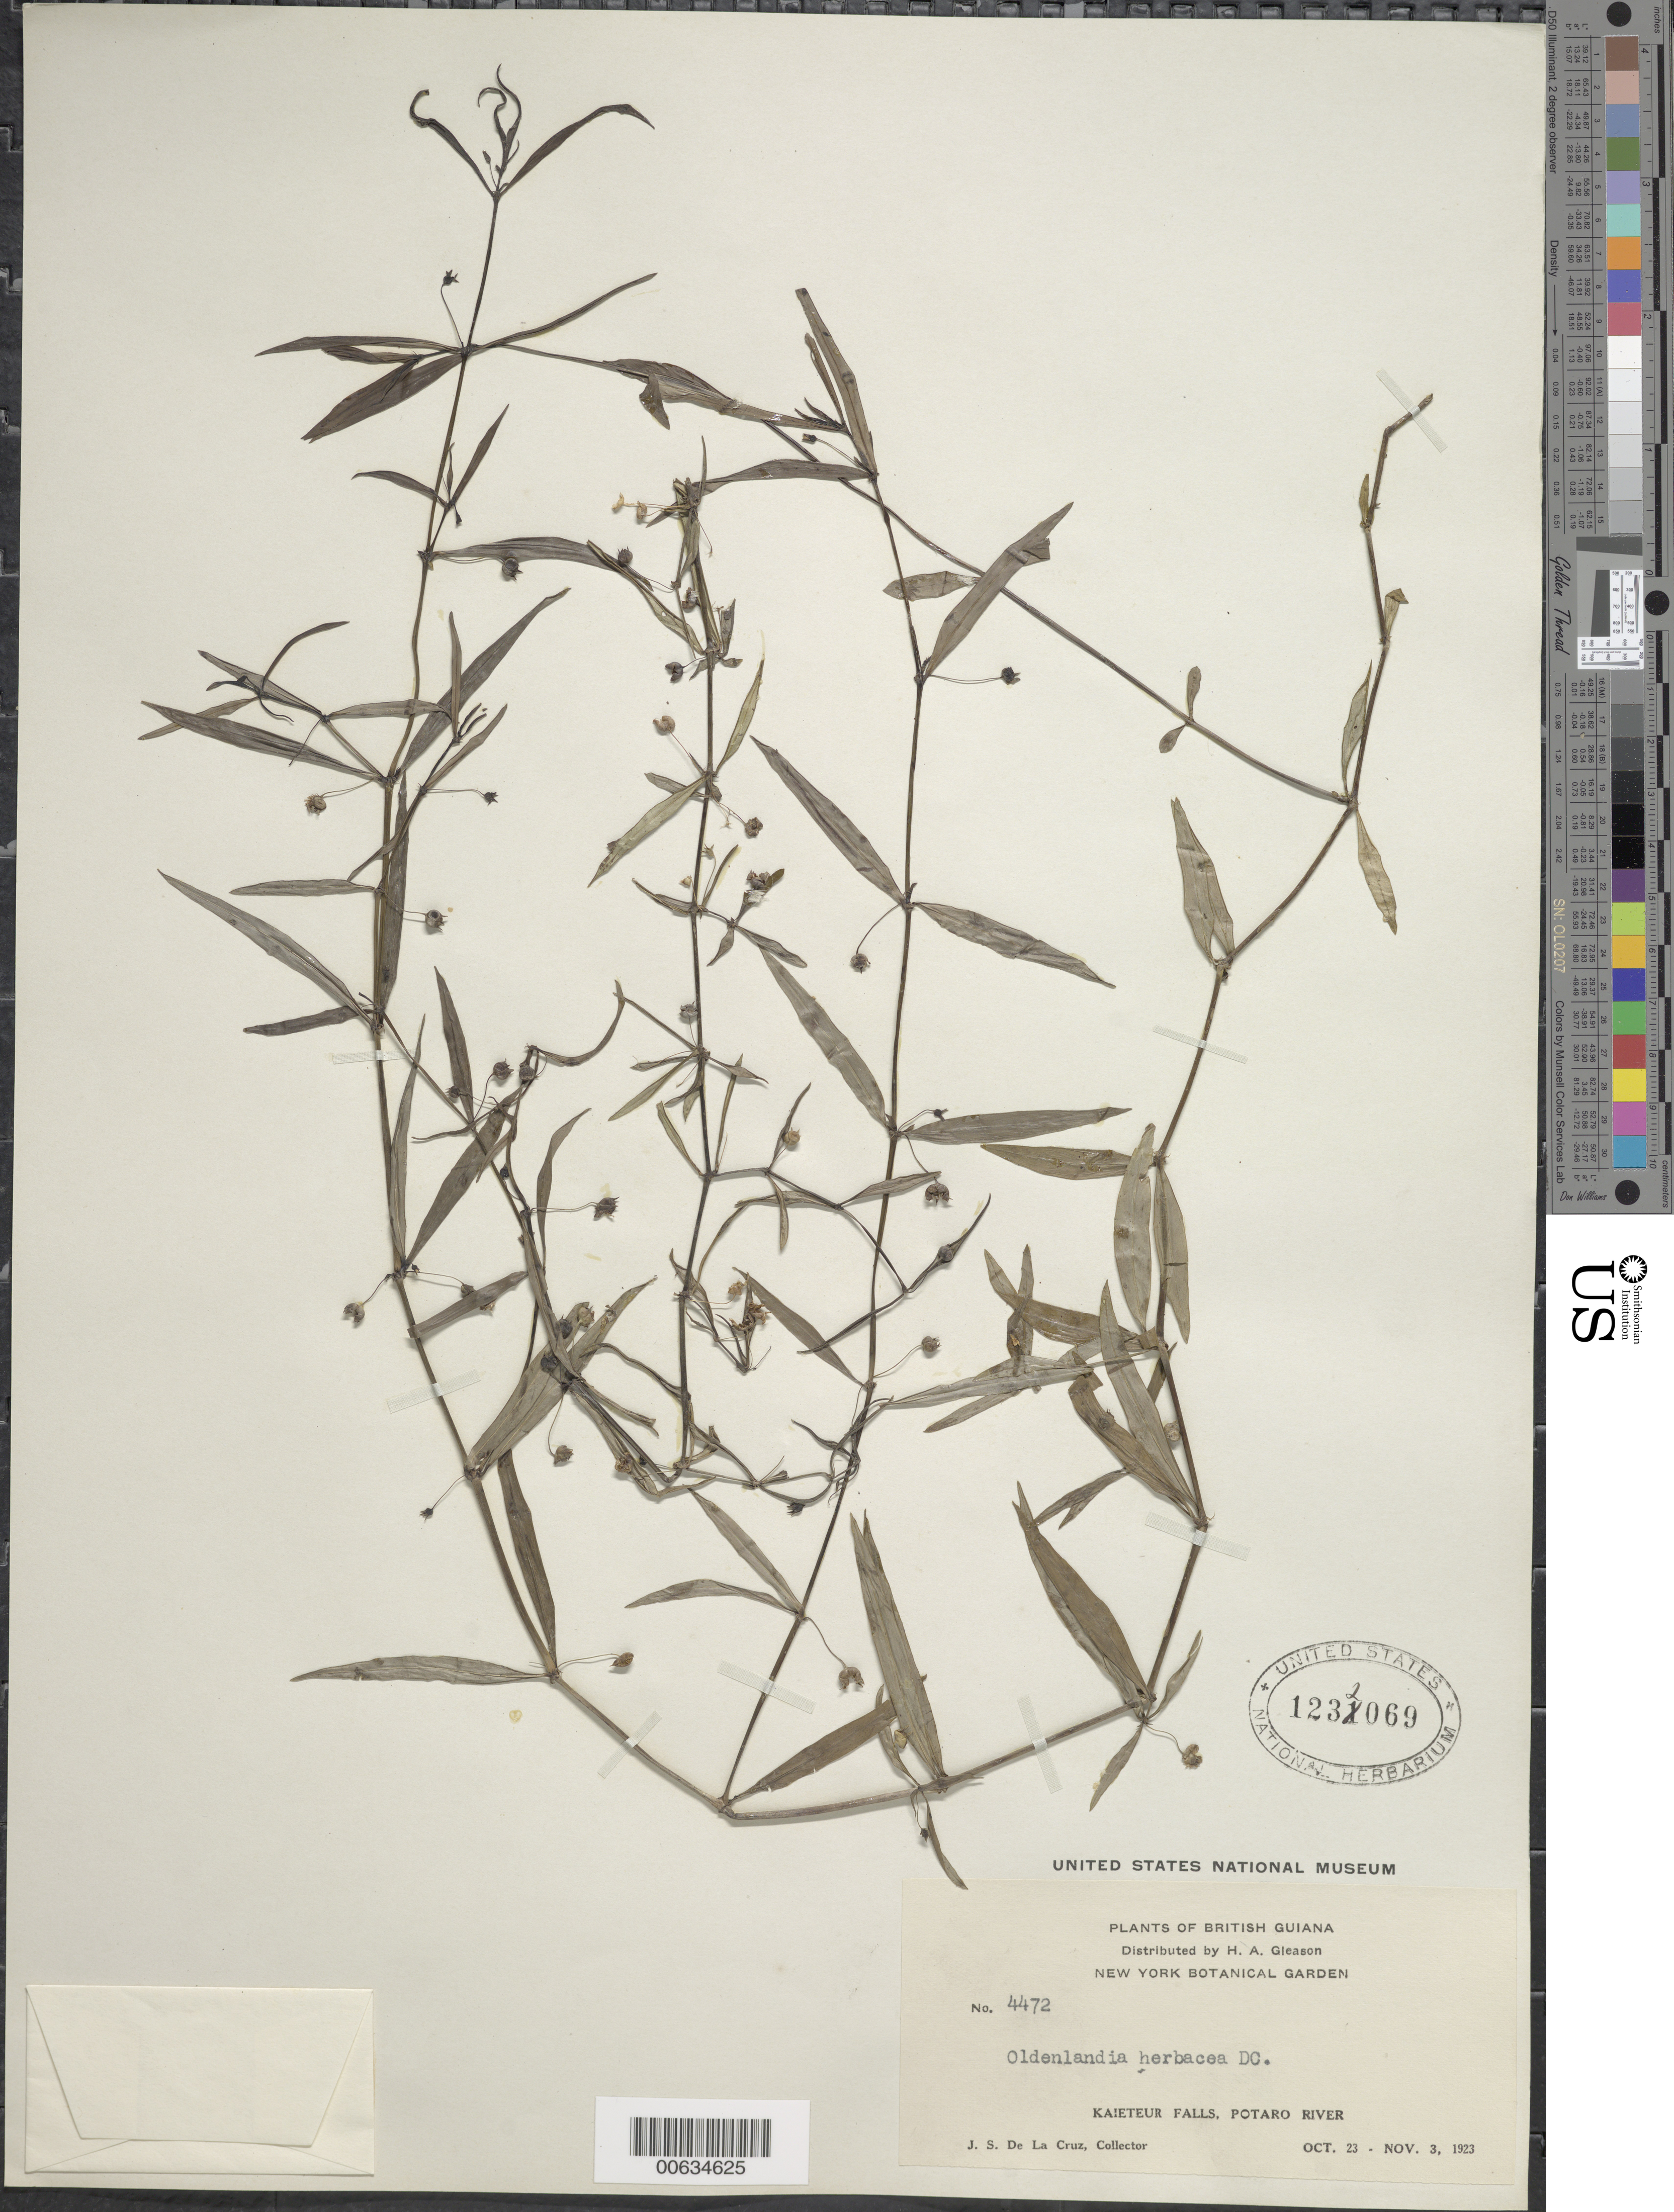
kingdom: Plantae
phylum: Tracheophyta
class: Magnoliopsida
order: Gentianales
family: Rubiaceae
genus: Oldenlandia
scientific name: Oldenlandia herbacea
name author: (L.) Roxb.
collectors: J. S. de la Cruz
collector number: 4472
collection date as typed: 23-Oct-23 to 3-Nov-23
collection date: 1923-10-23/1923-11-03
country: Guyana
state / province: Potaro-Siparuni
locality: Kaieteur Falls, Potaro R.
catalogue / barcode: US 1232069